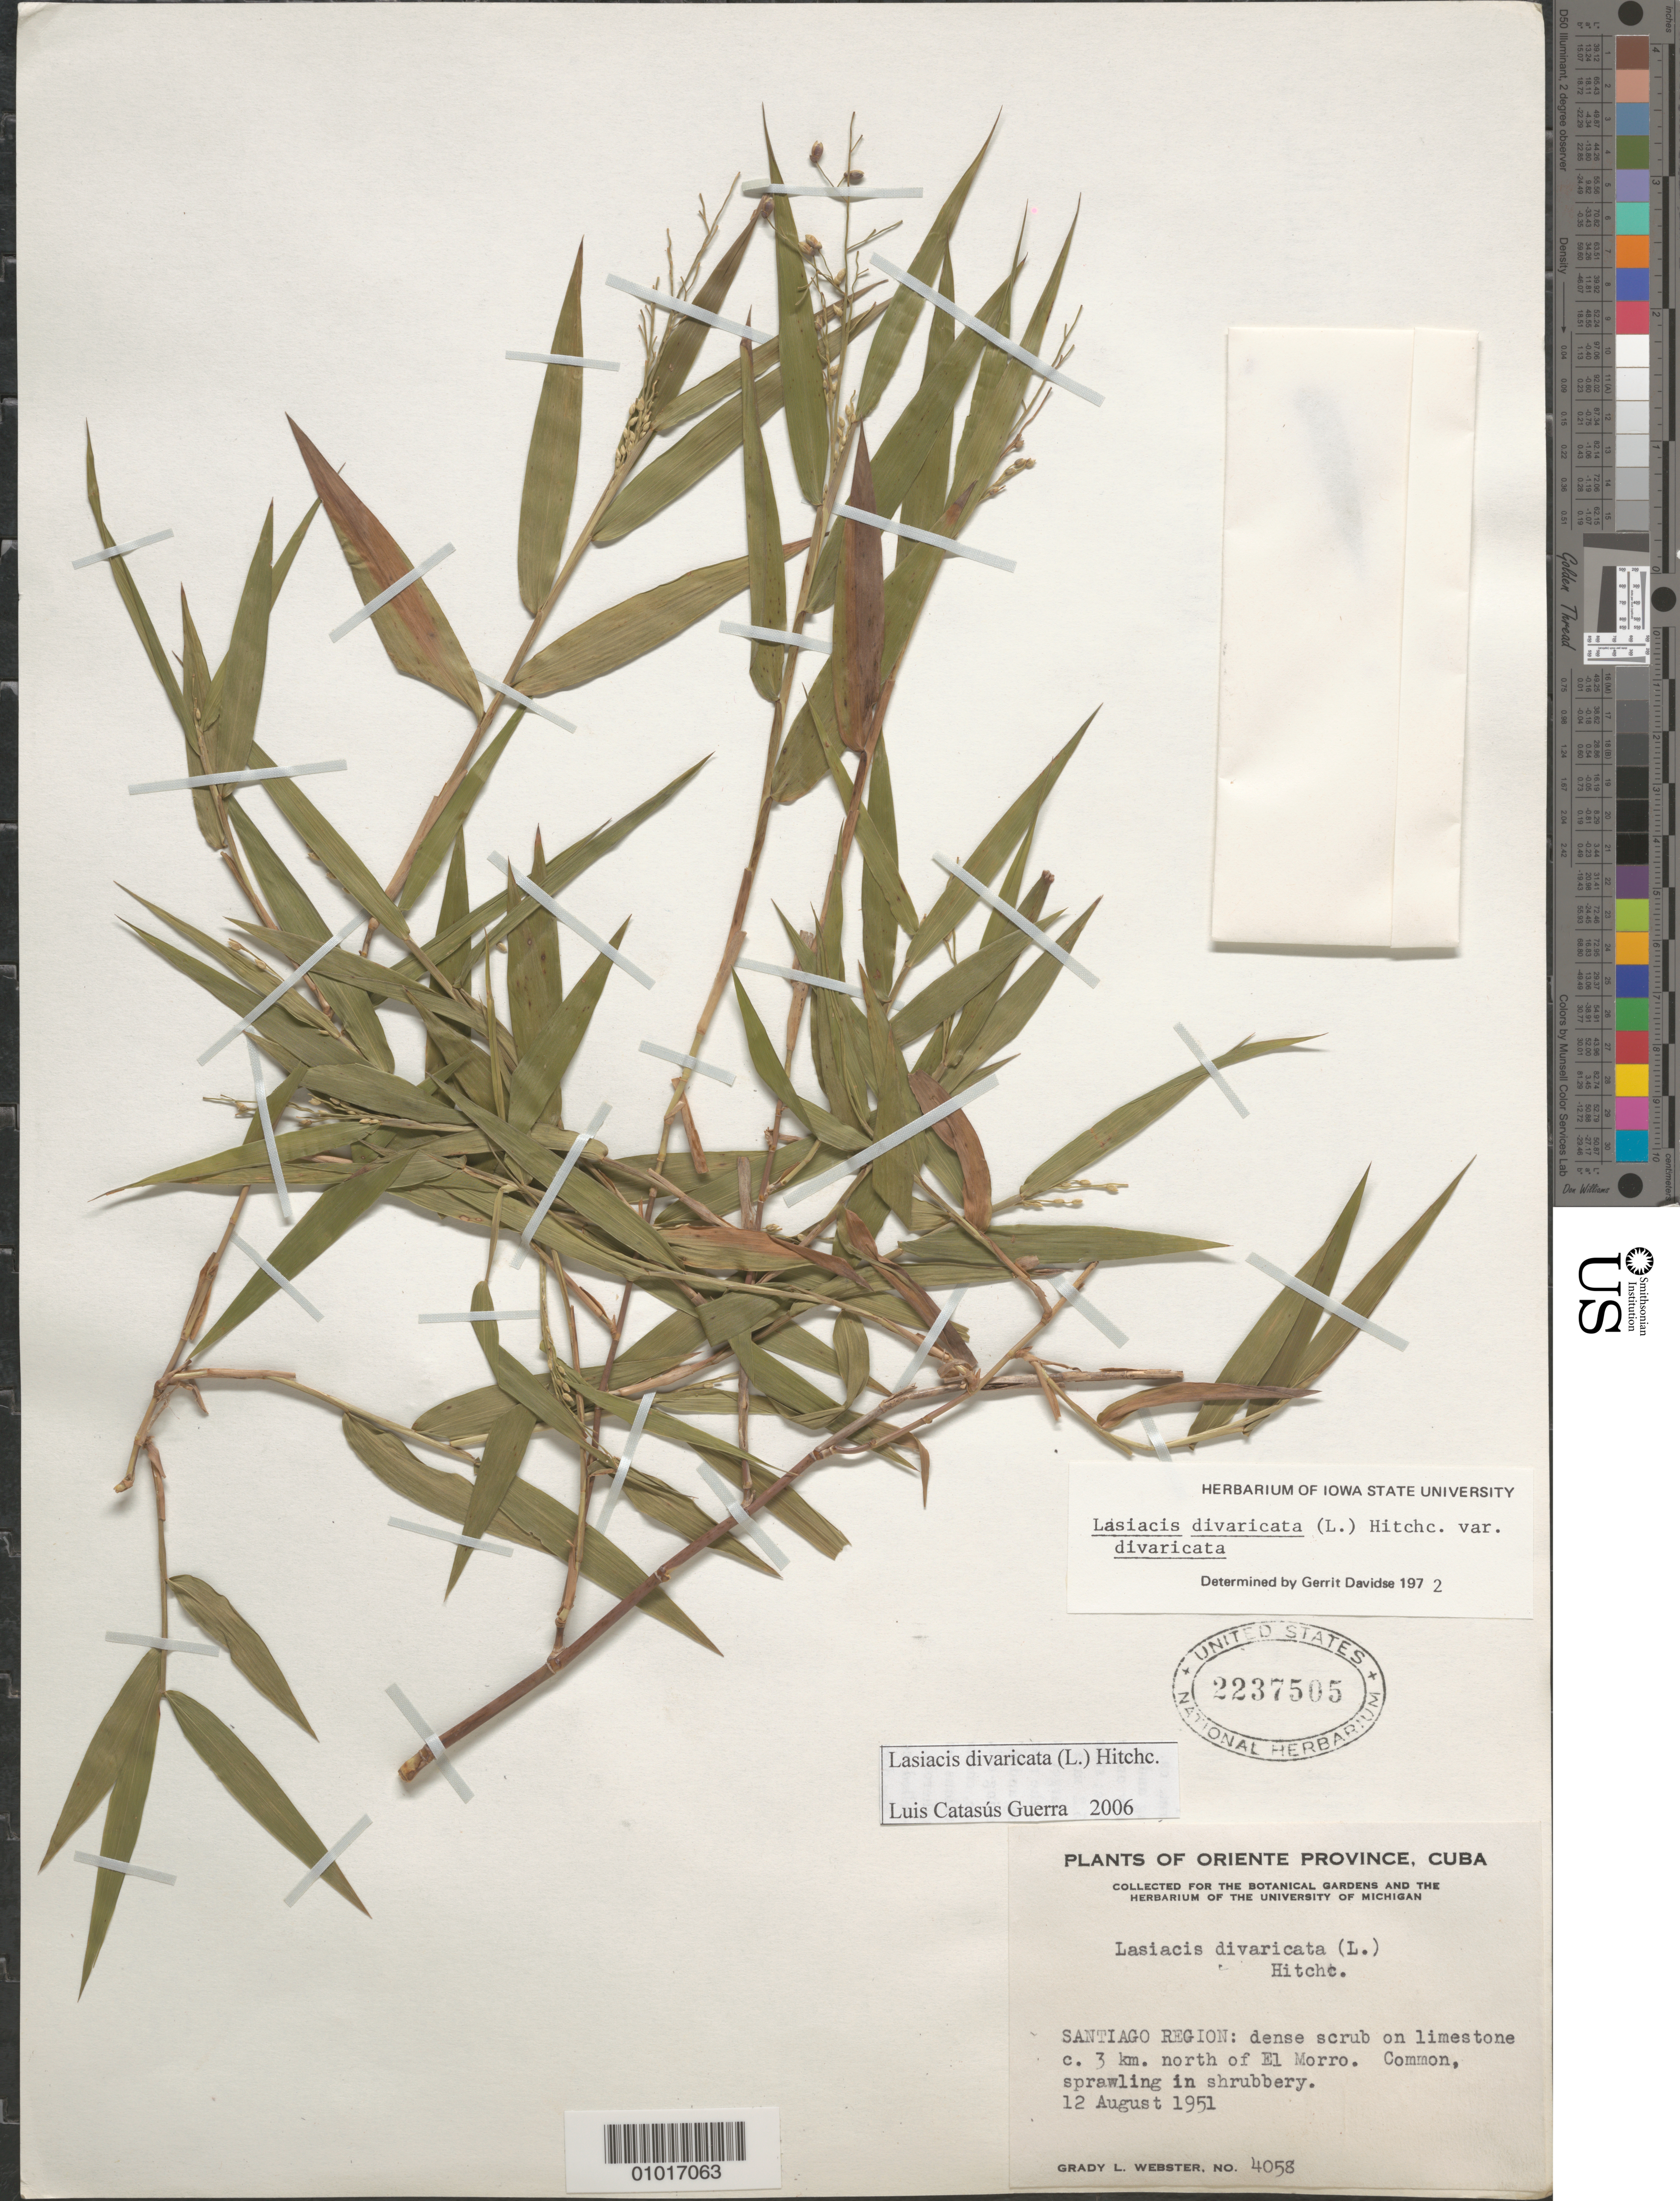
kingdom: Plantae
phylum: Tracheophyta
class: Liliopsida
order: Poales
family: Poaceae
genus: Lasiacis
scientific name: Lasiacis divaricata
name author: (L.) Hitchc.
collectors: G. L. Webster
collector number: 4058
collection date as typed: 12 Aug 1951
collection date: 1951-08-12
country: Cuba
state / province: Santiago de Cuba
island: Cuba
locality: Santiago Region: 3 Km north of El Morro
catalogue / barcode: US 2237505